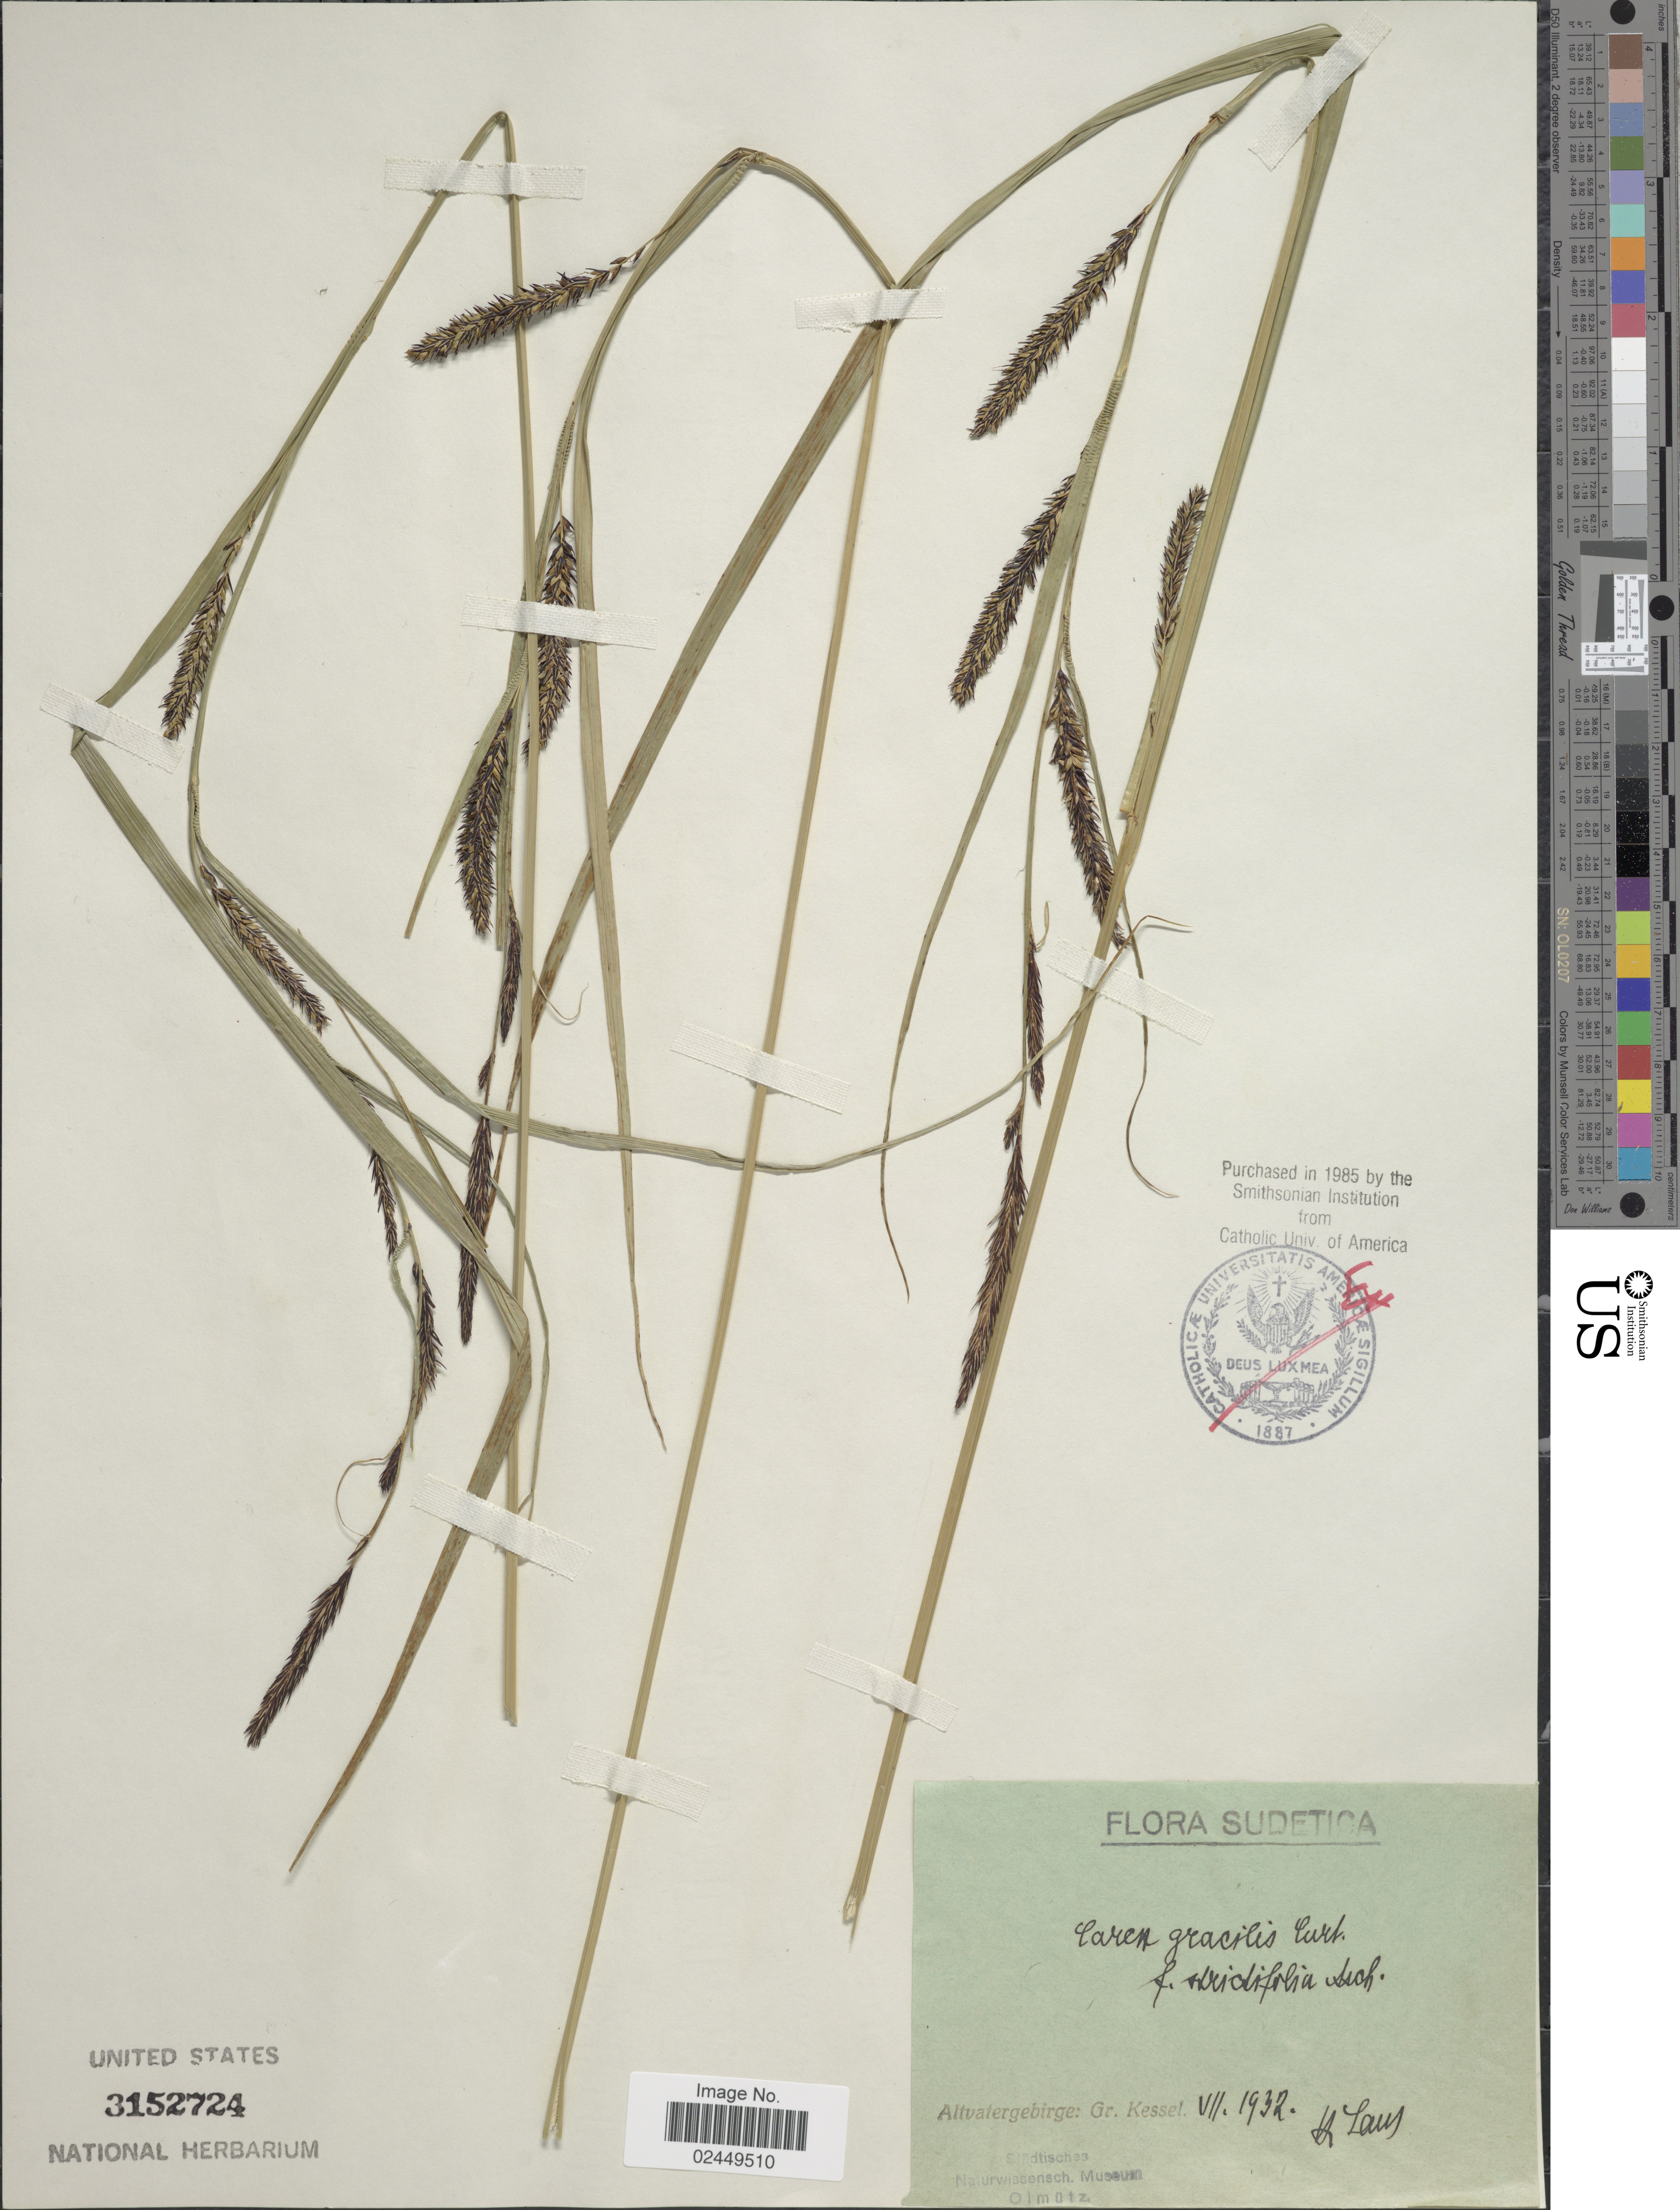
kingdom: Plantae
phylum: Tracheophyta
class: Liliopsida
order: Poales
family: Cyperaceae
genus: Carex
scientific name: Carex acuta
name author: L.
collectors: H. Laus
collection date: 1932-07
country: Czechia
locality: Sudetica. Altvatergebirge: Gr. Kessel.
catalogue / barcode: US 3152724